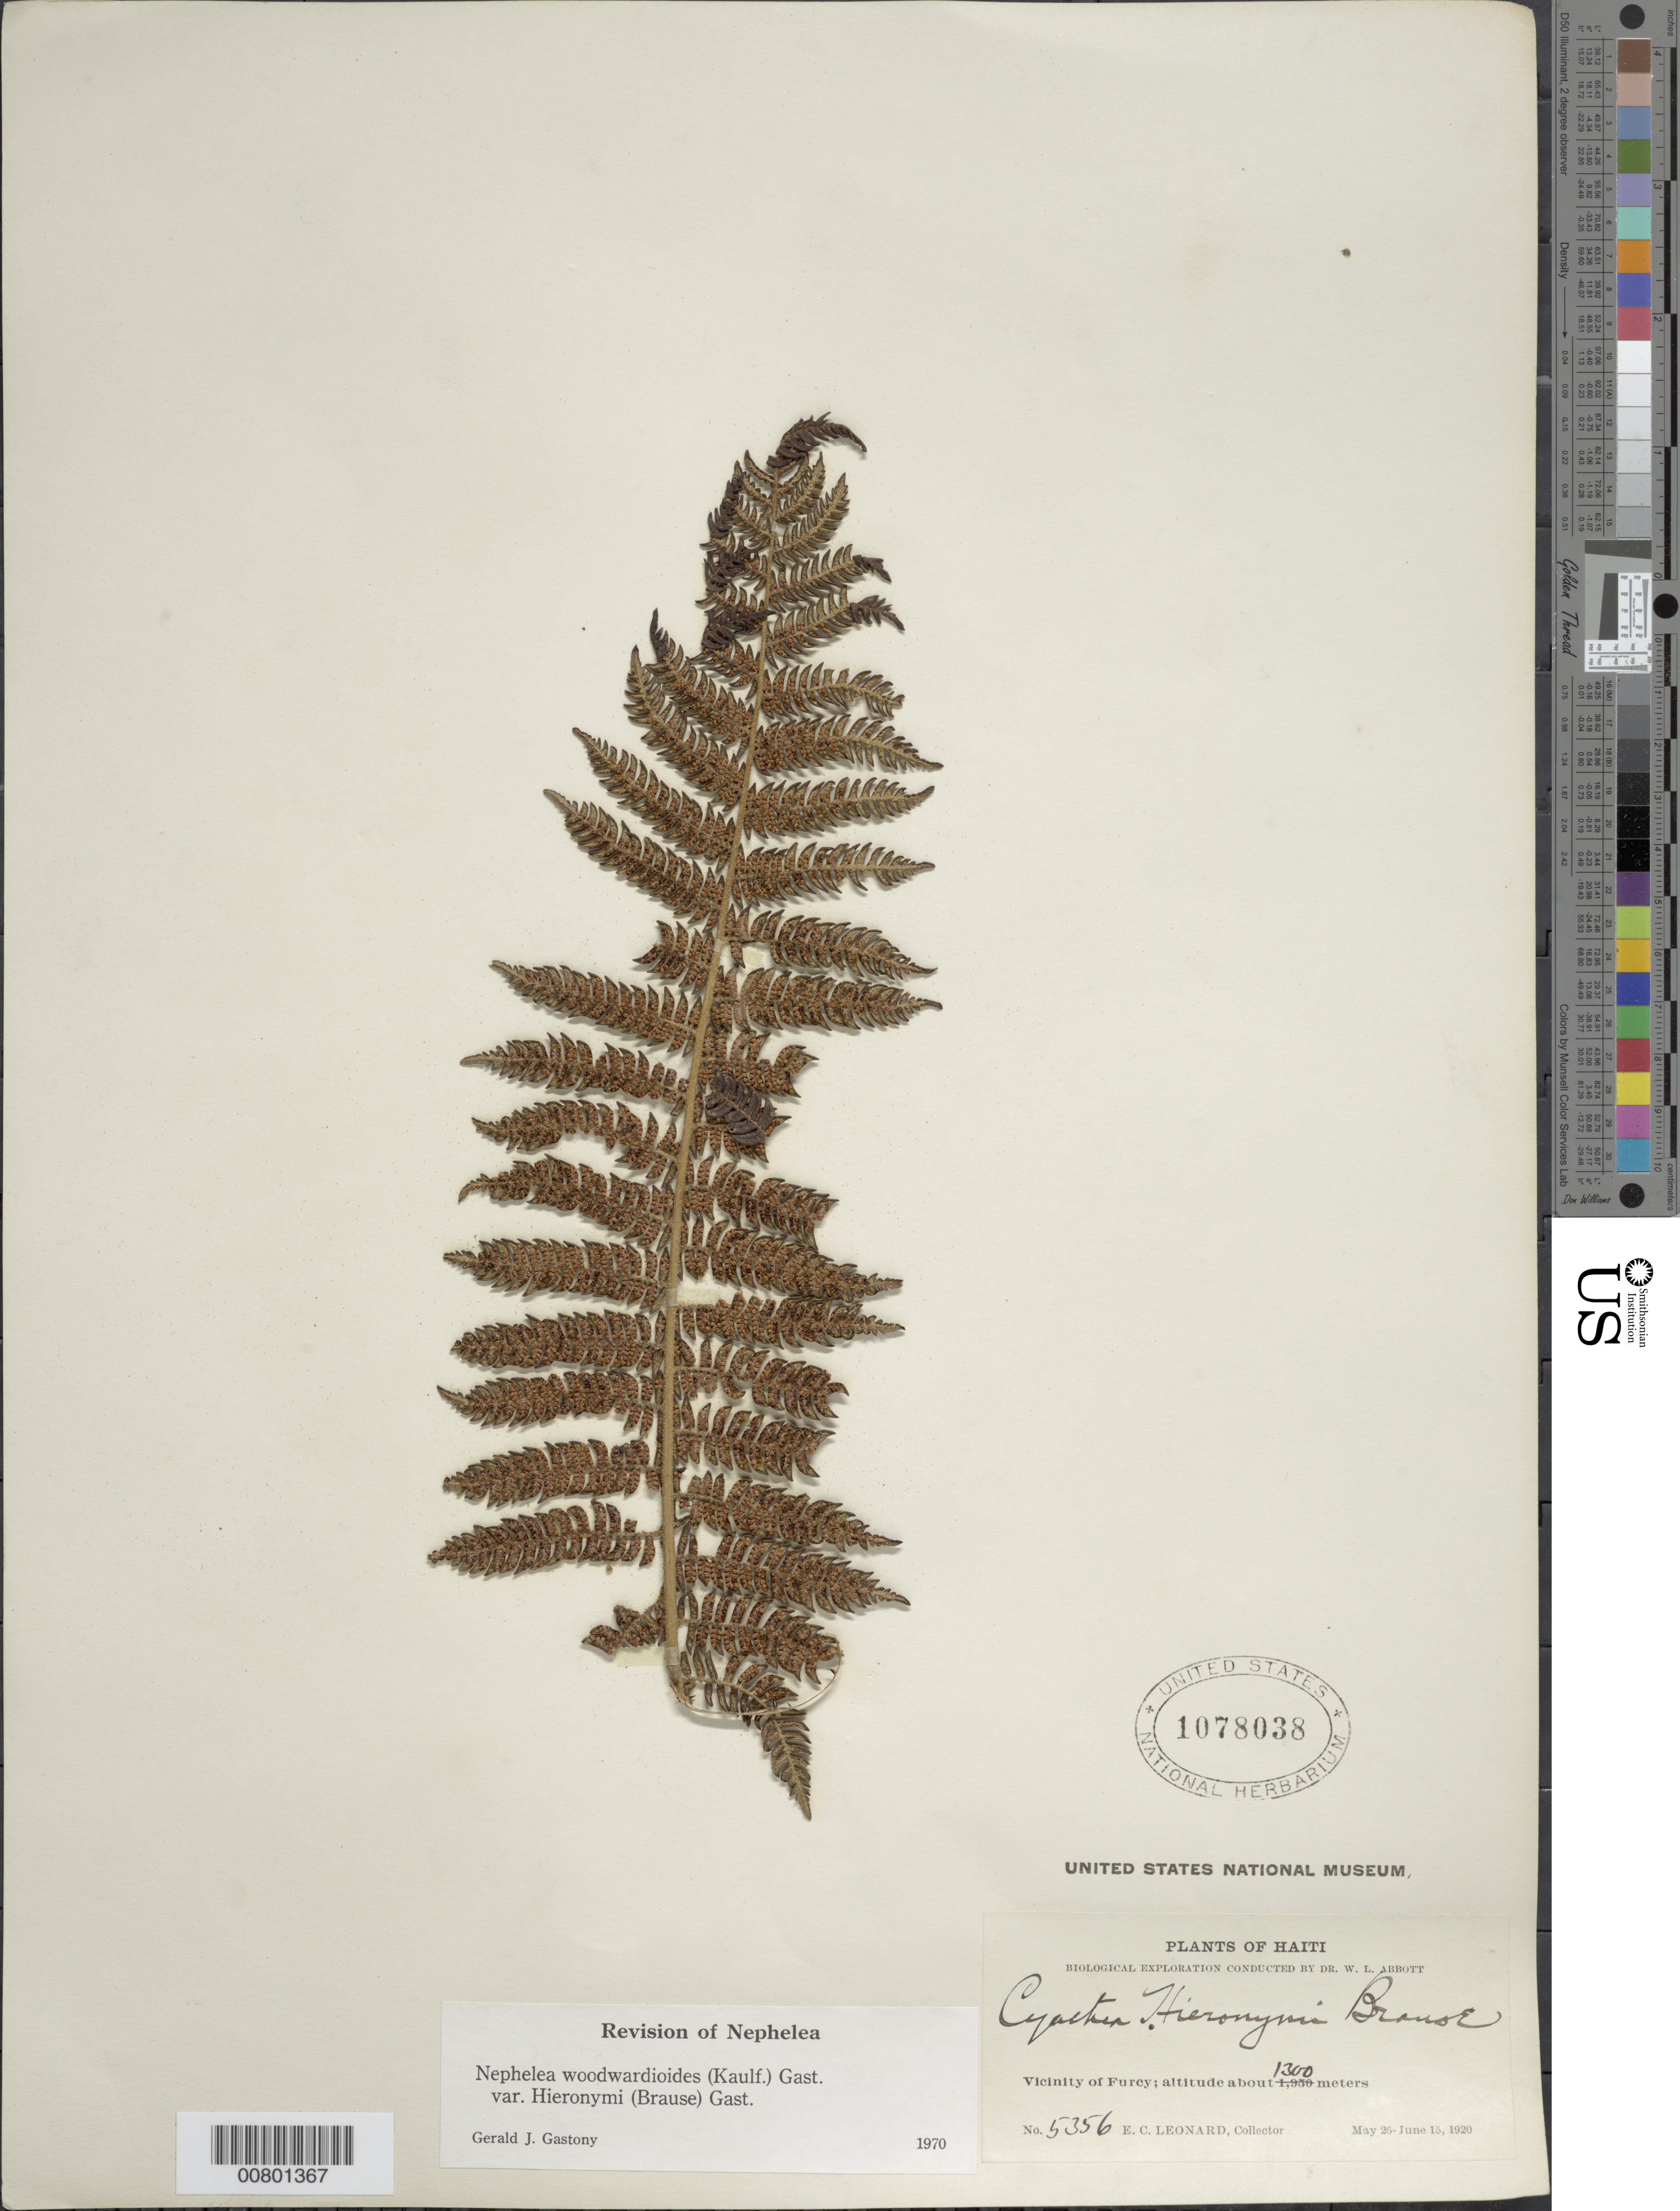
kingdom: Plantae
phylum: Tracheophyta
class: Polypodiopsida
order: Cyatheales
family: Cyatheaceae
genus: Alsophila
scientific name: Alsophila woodwardioides var. hieronymii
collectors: E. C. Leonard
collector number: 5356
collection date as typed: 26 May 1920 to 15 Jun 1920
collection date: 1920-05-26/1920-06-15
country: Haiti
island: Hispaniola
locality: Furcy vicinity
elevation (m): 1300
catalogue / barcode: US 1078038